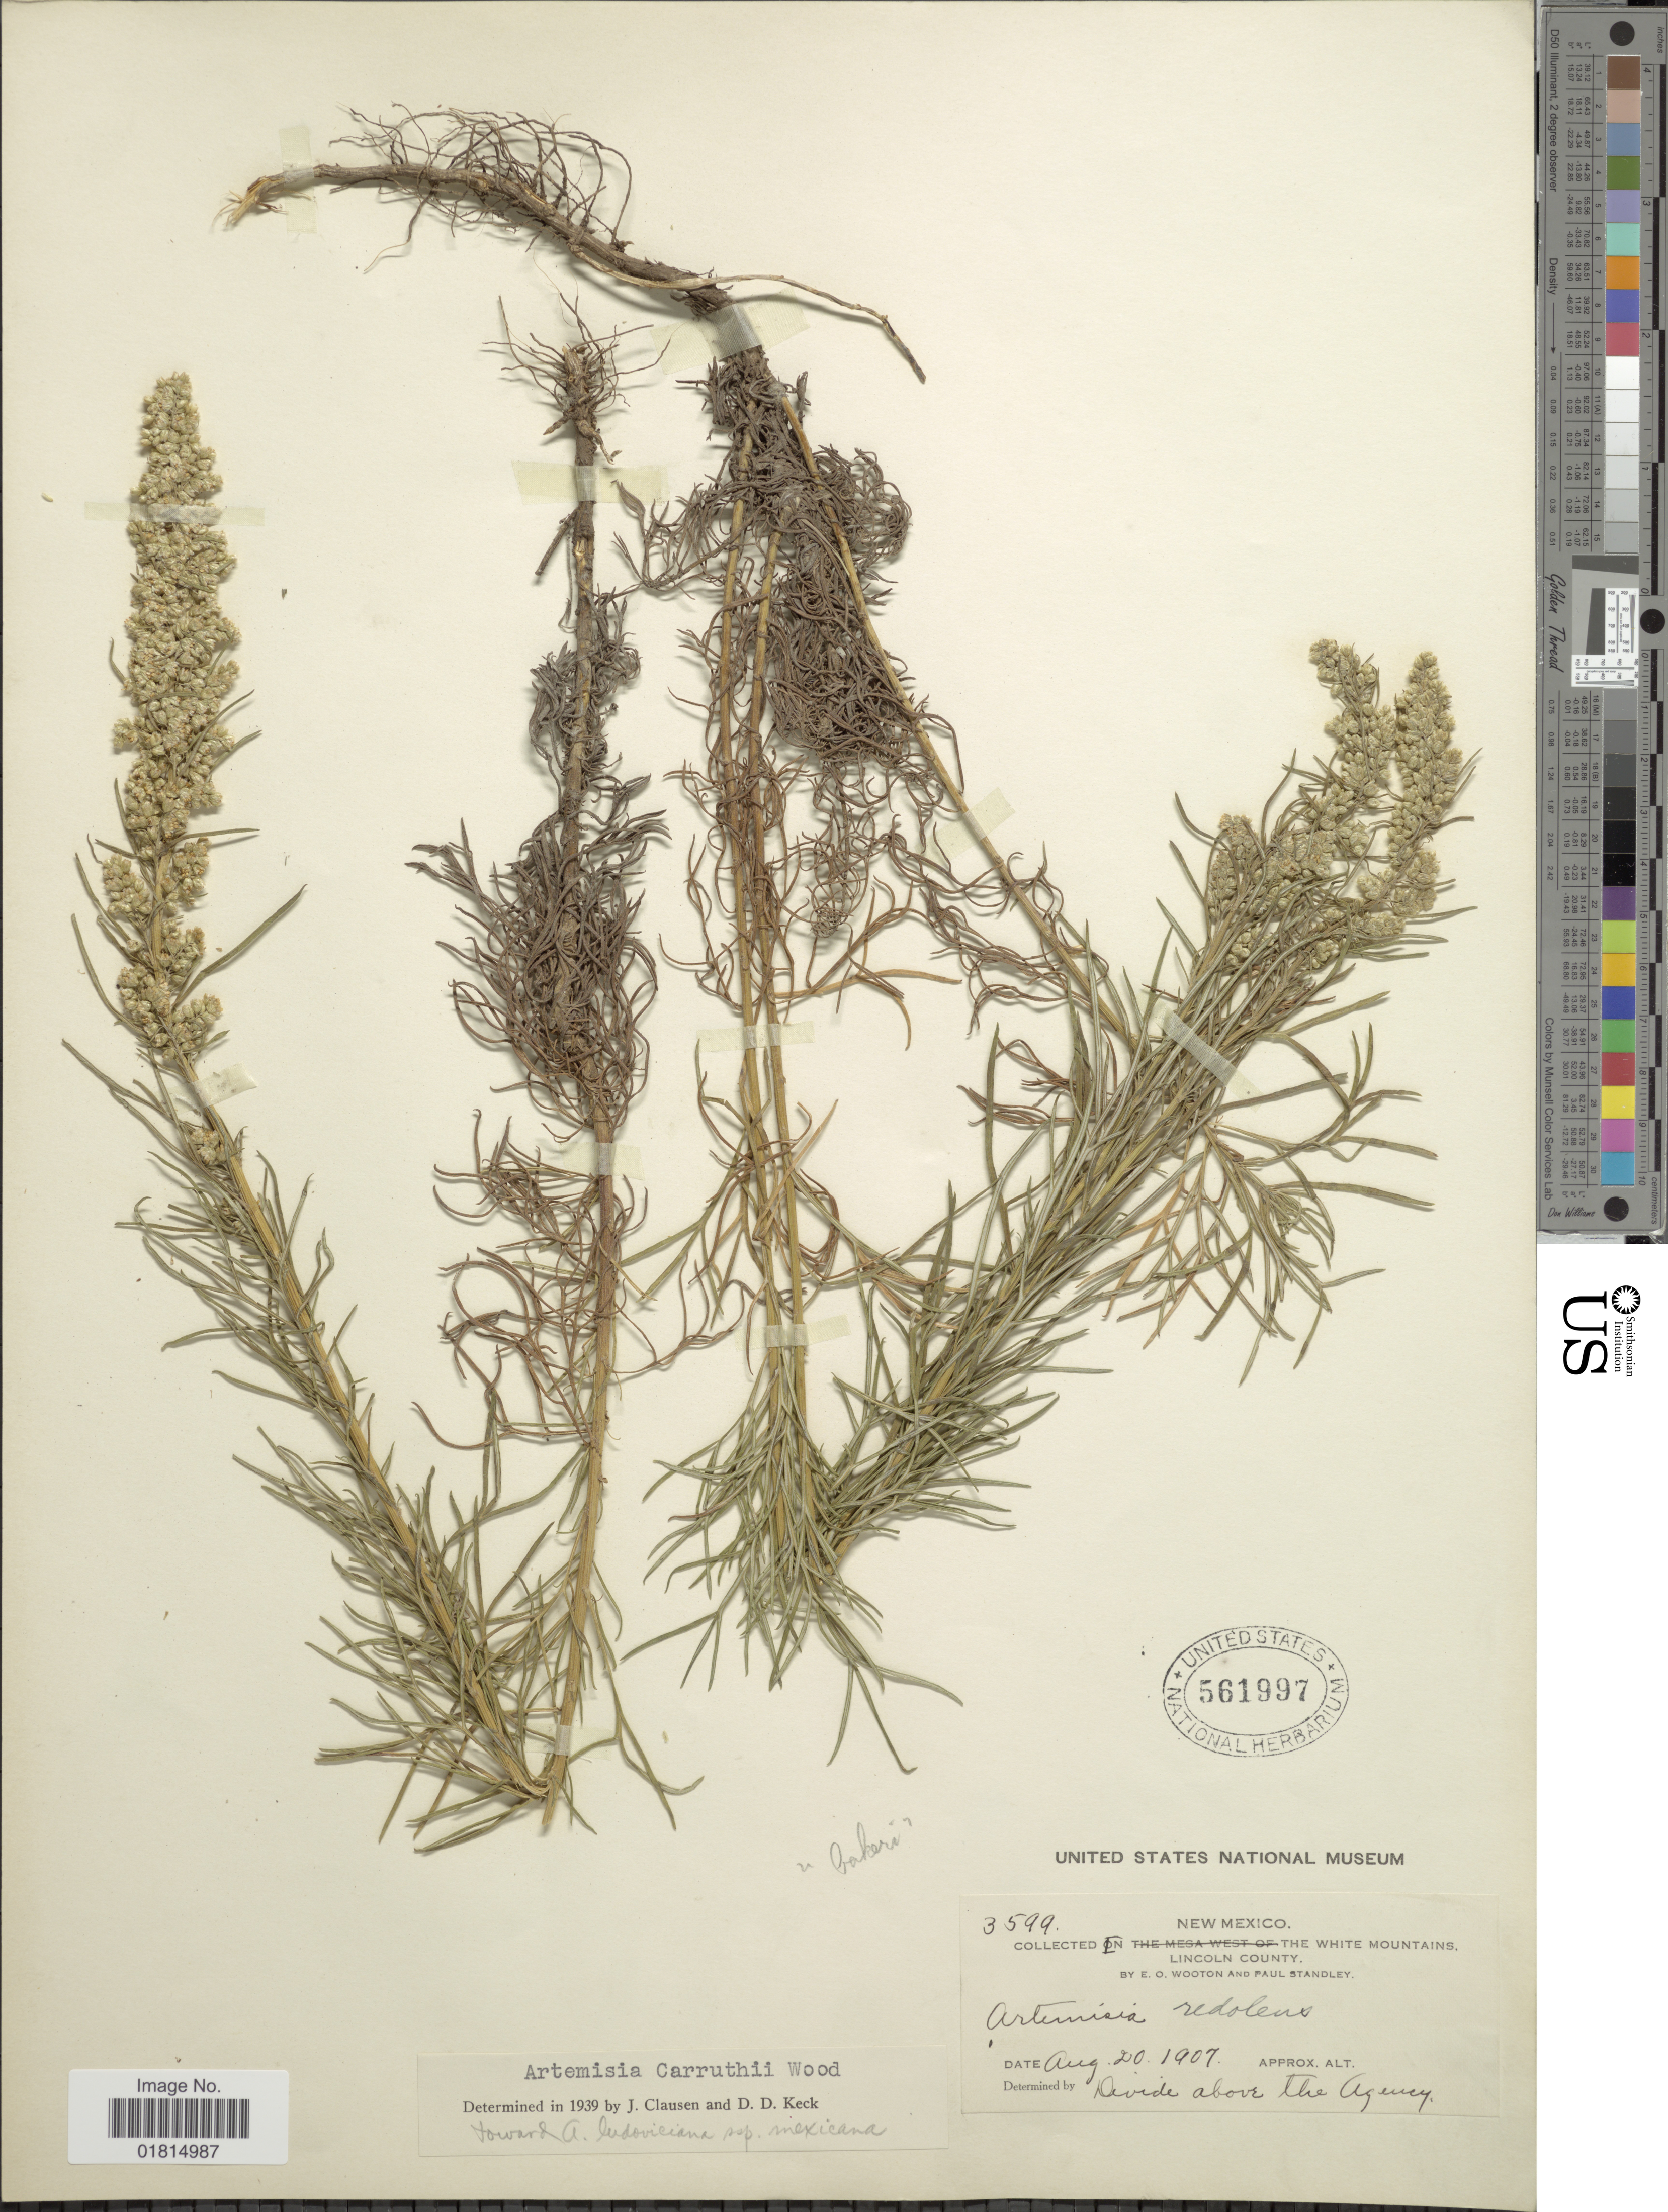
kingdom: Plantae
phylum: Tracheophyta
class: Magnoliopsida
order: Asterales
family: Asteraceae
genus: Artemisia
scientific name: Artemisia carruthii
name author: Alph. Wood ex Carruth.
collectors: E. O. Wooton & P. C. Standley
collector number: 3599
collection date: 1907-08-20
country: United States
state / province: New Mexico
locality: In the White Mountains. Lincoln County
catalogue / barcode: US 561997